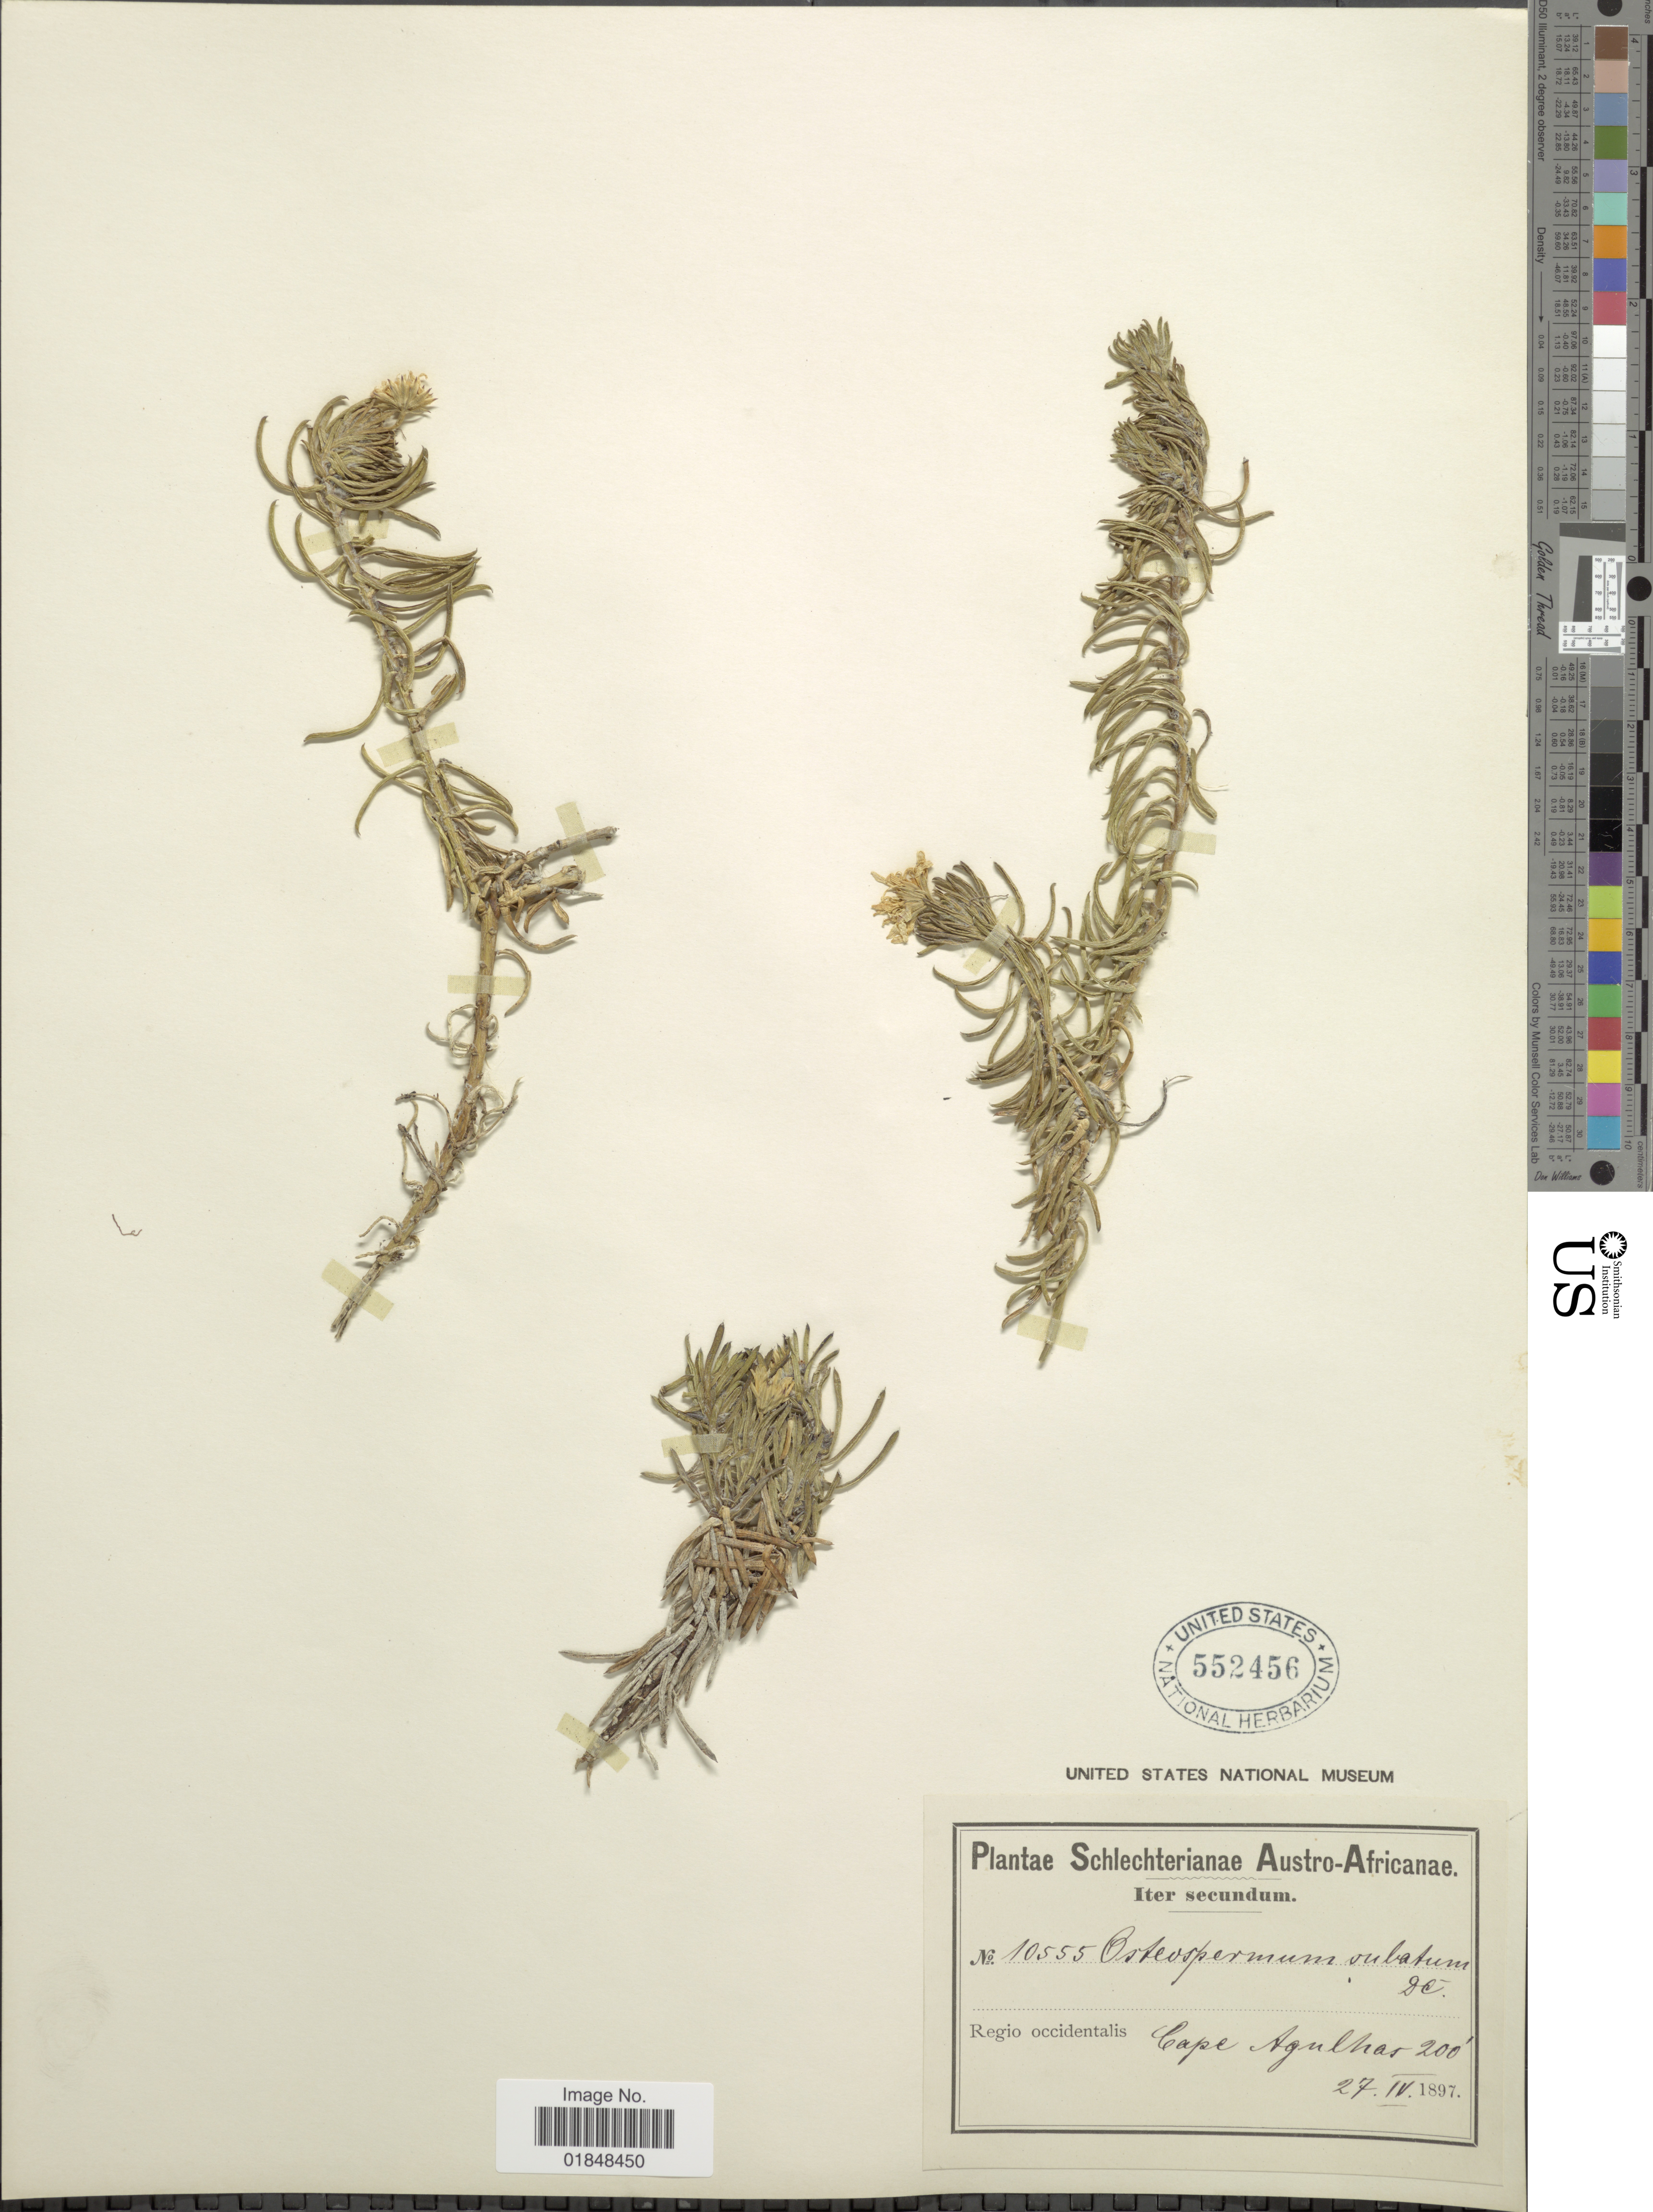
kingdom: Plantae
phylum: Tracheophyta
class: Magnoliopsida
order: Asterales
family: Asteraceae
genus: Osteospermum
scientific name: Osteospermum subulatum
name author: DC.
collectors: Schlechter, --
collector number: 10555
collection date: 1897-04-27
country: South Africa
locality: Regio occidentalis Cape Agulhas. Iter Secundum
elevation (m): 61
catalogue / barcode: US 552456